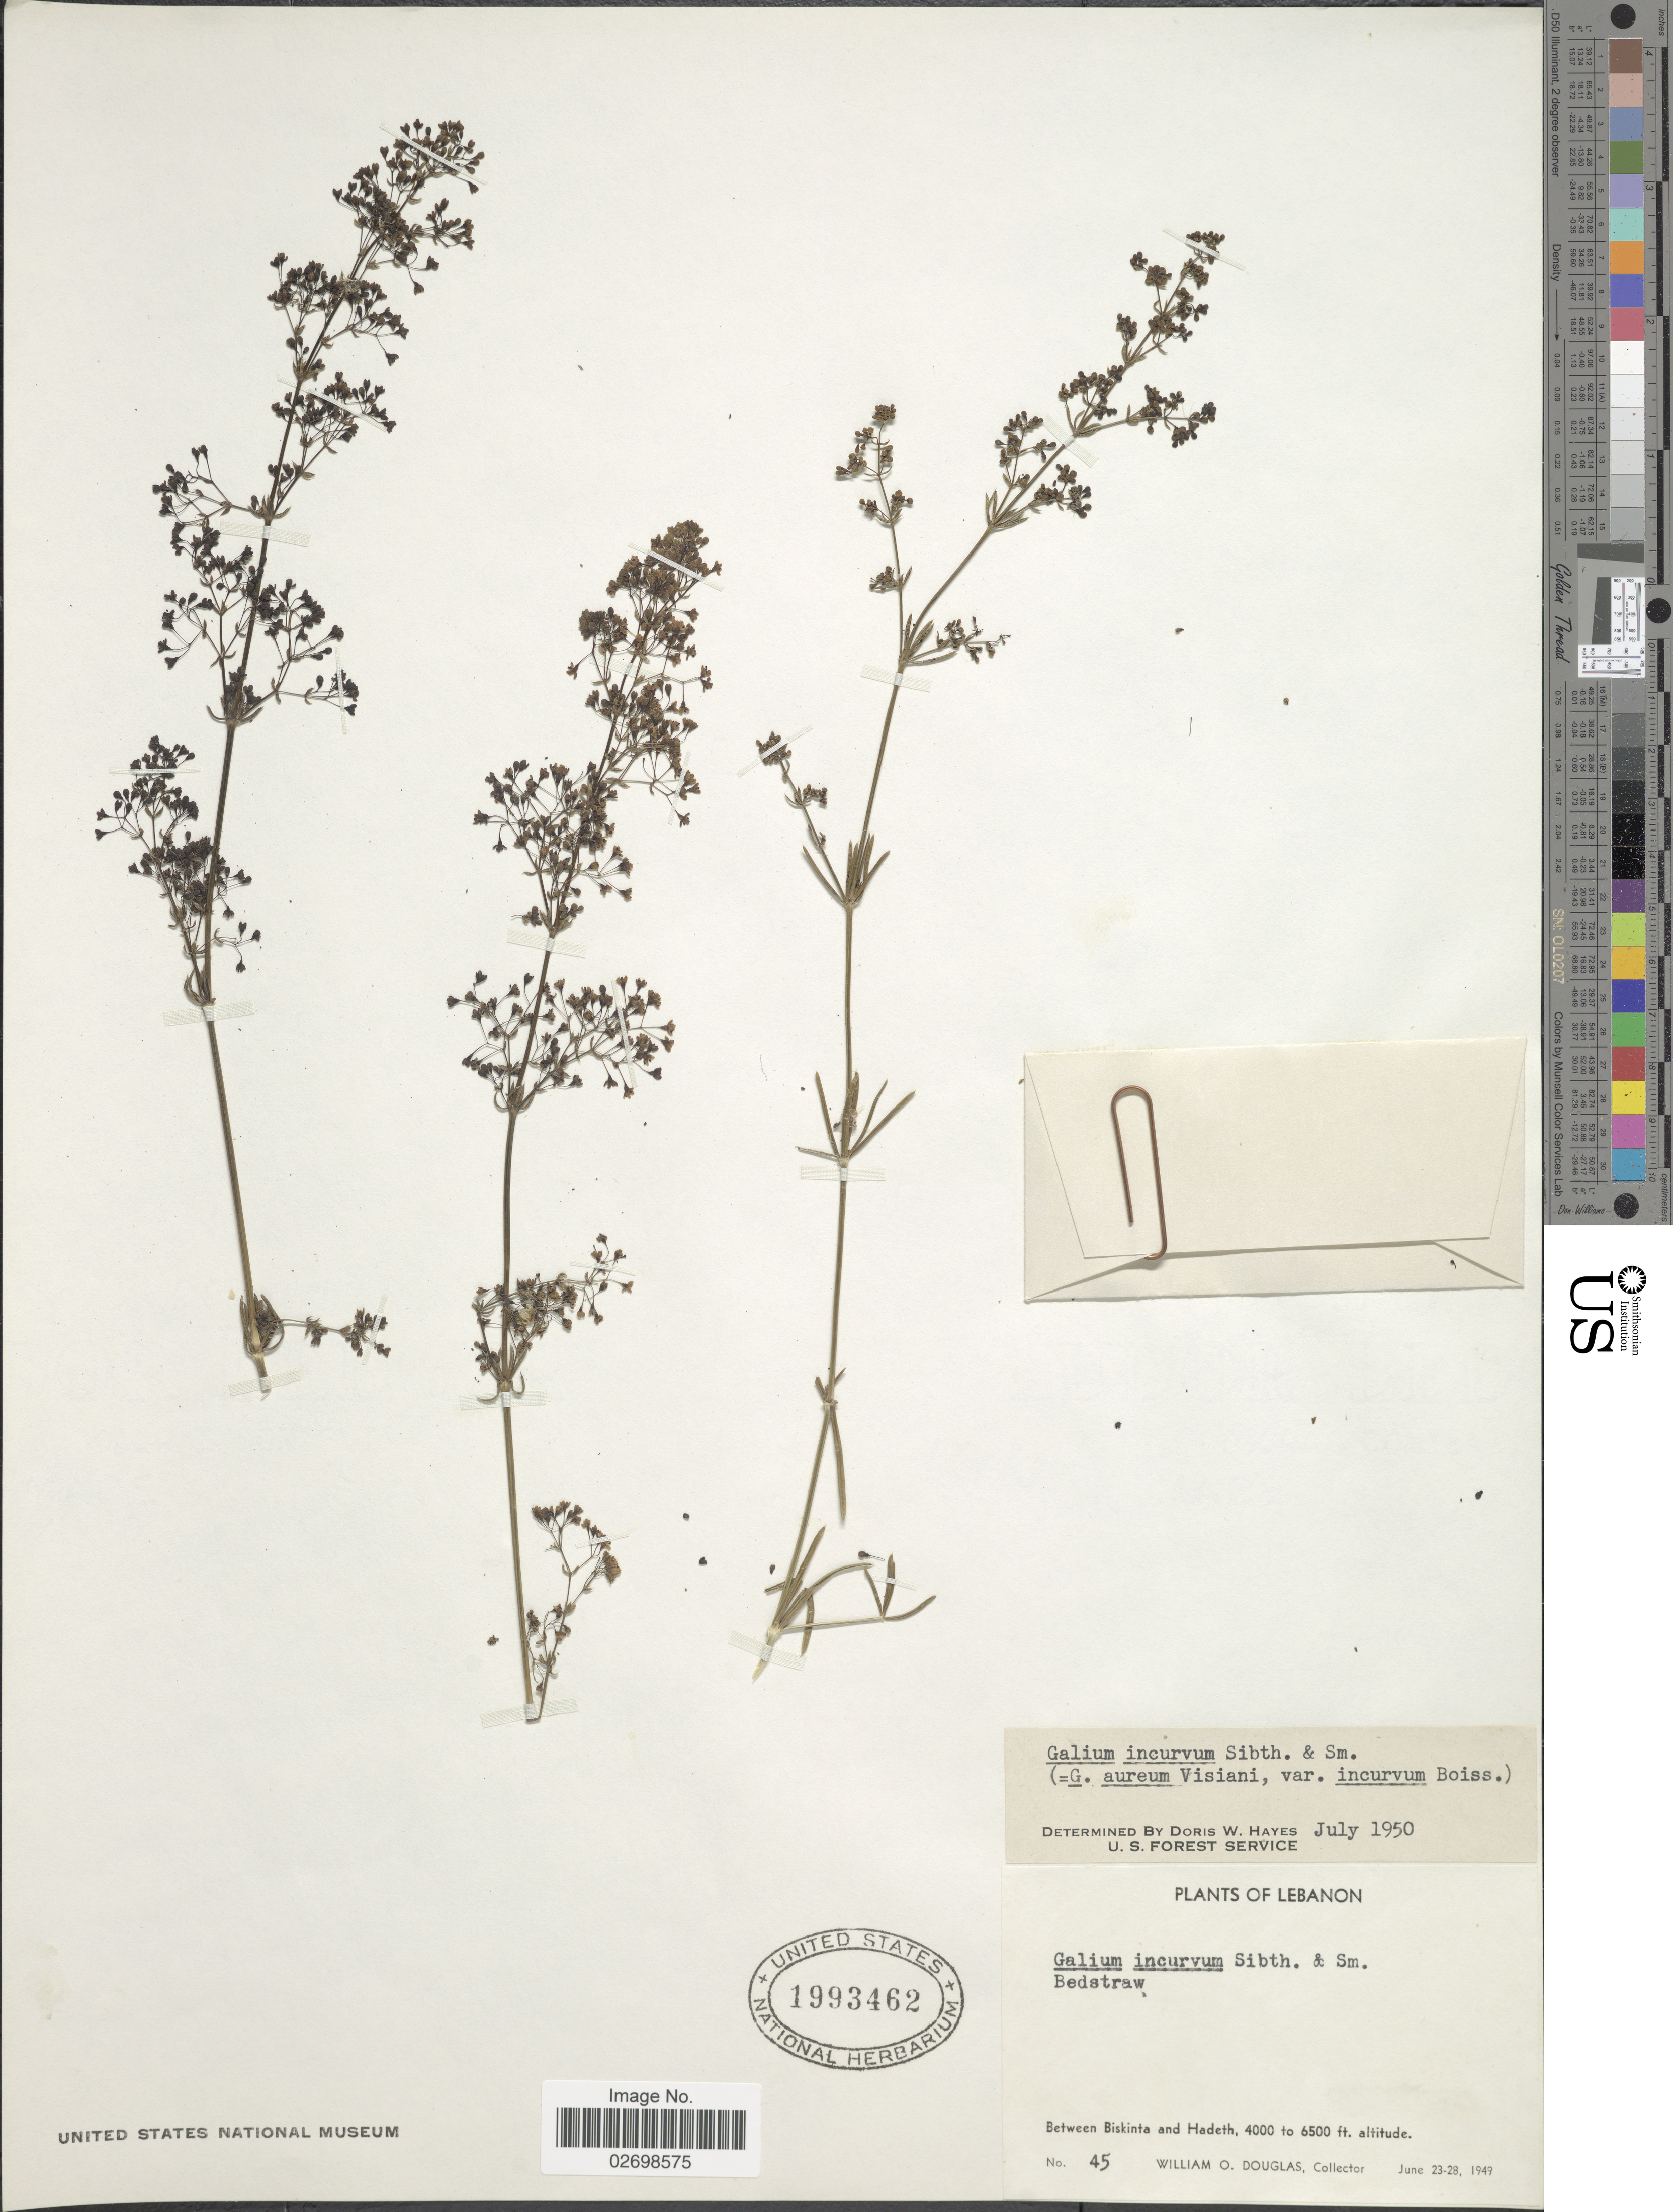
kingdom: Plantae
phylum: Tracheophyta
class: Magnoliopsida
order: Gentianales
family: Rubiaceae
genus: Galium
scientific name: Galium incurvum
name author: Sibth. & Sm.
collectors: W. Douglas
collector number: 45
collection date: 1949-06-23/1949-06-28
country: Lebanon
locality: Between Biskinta and Hadeth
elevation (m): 1219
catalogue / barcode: US 1993462